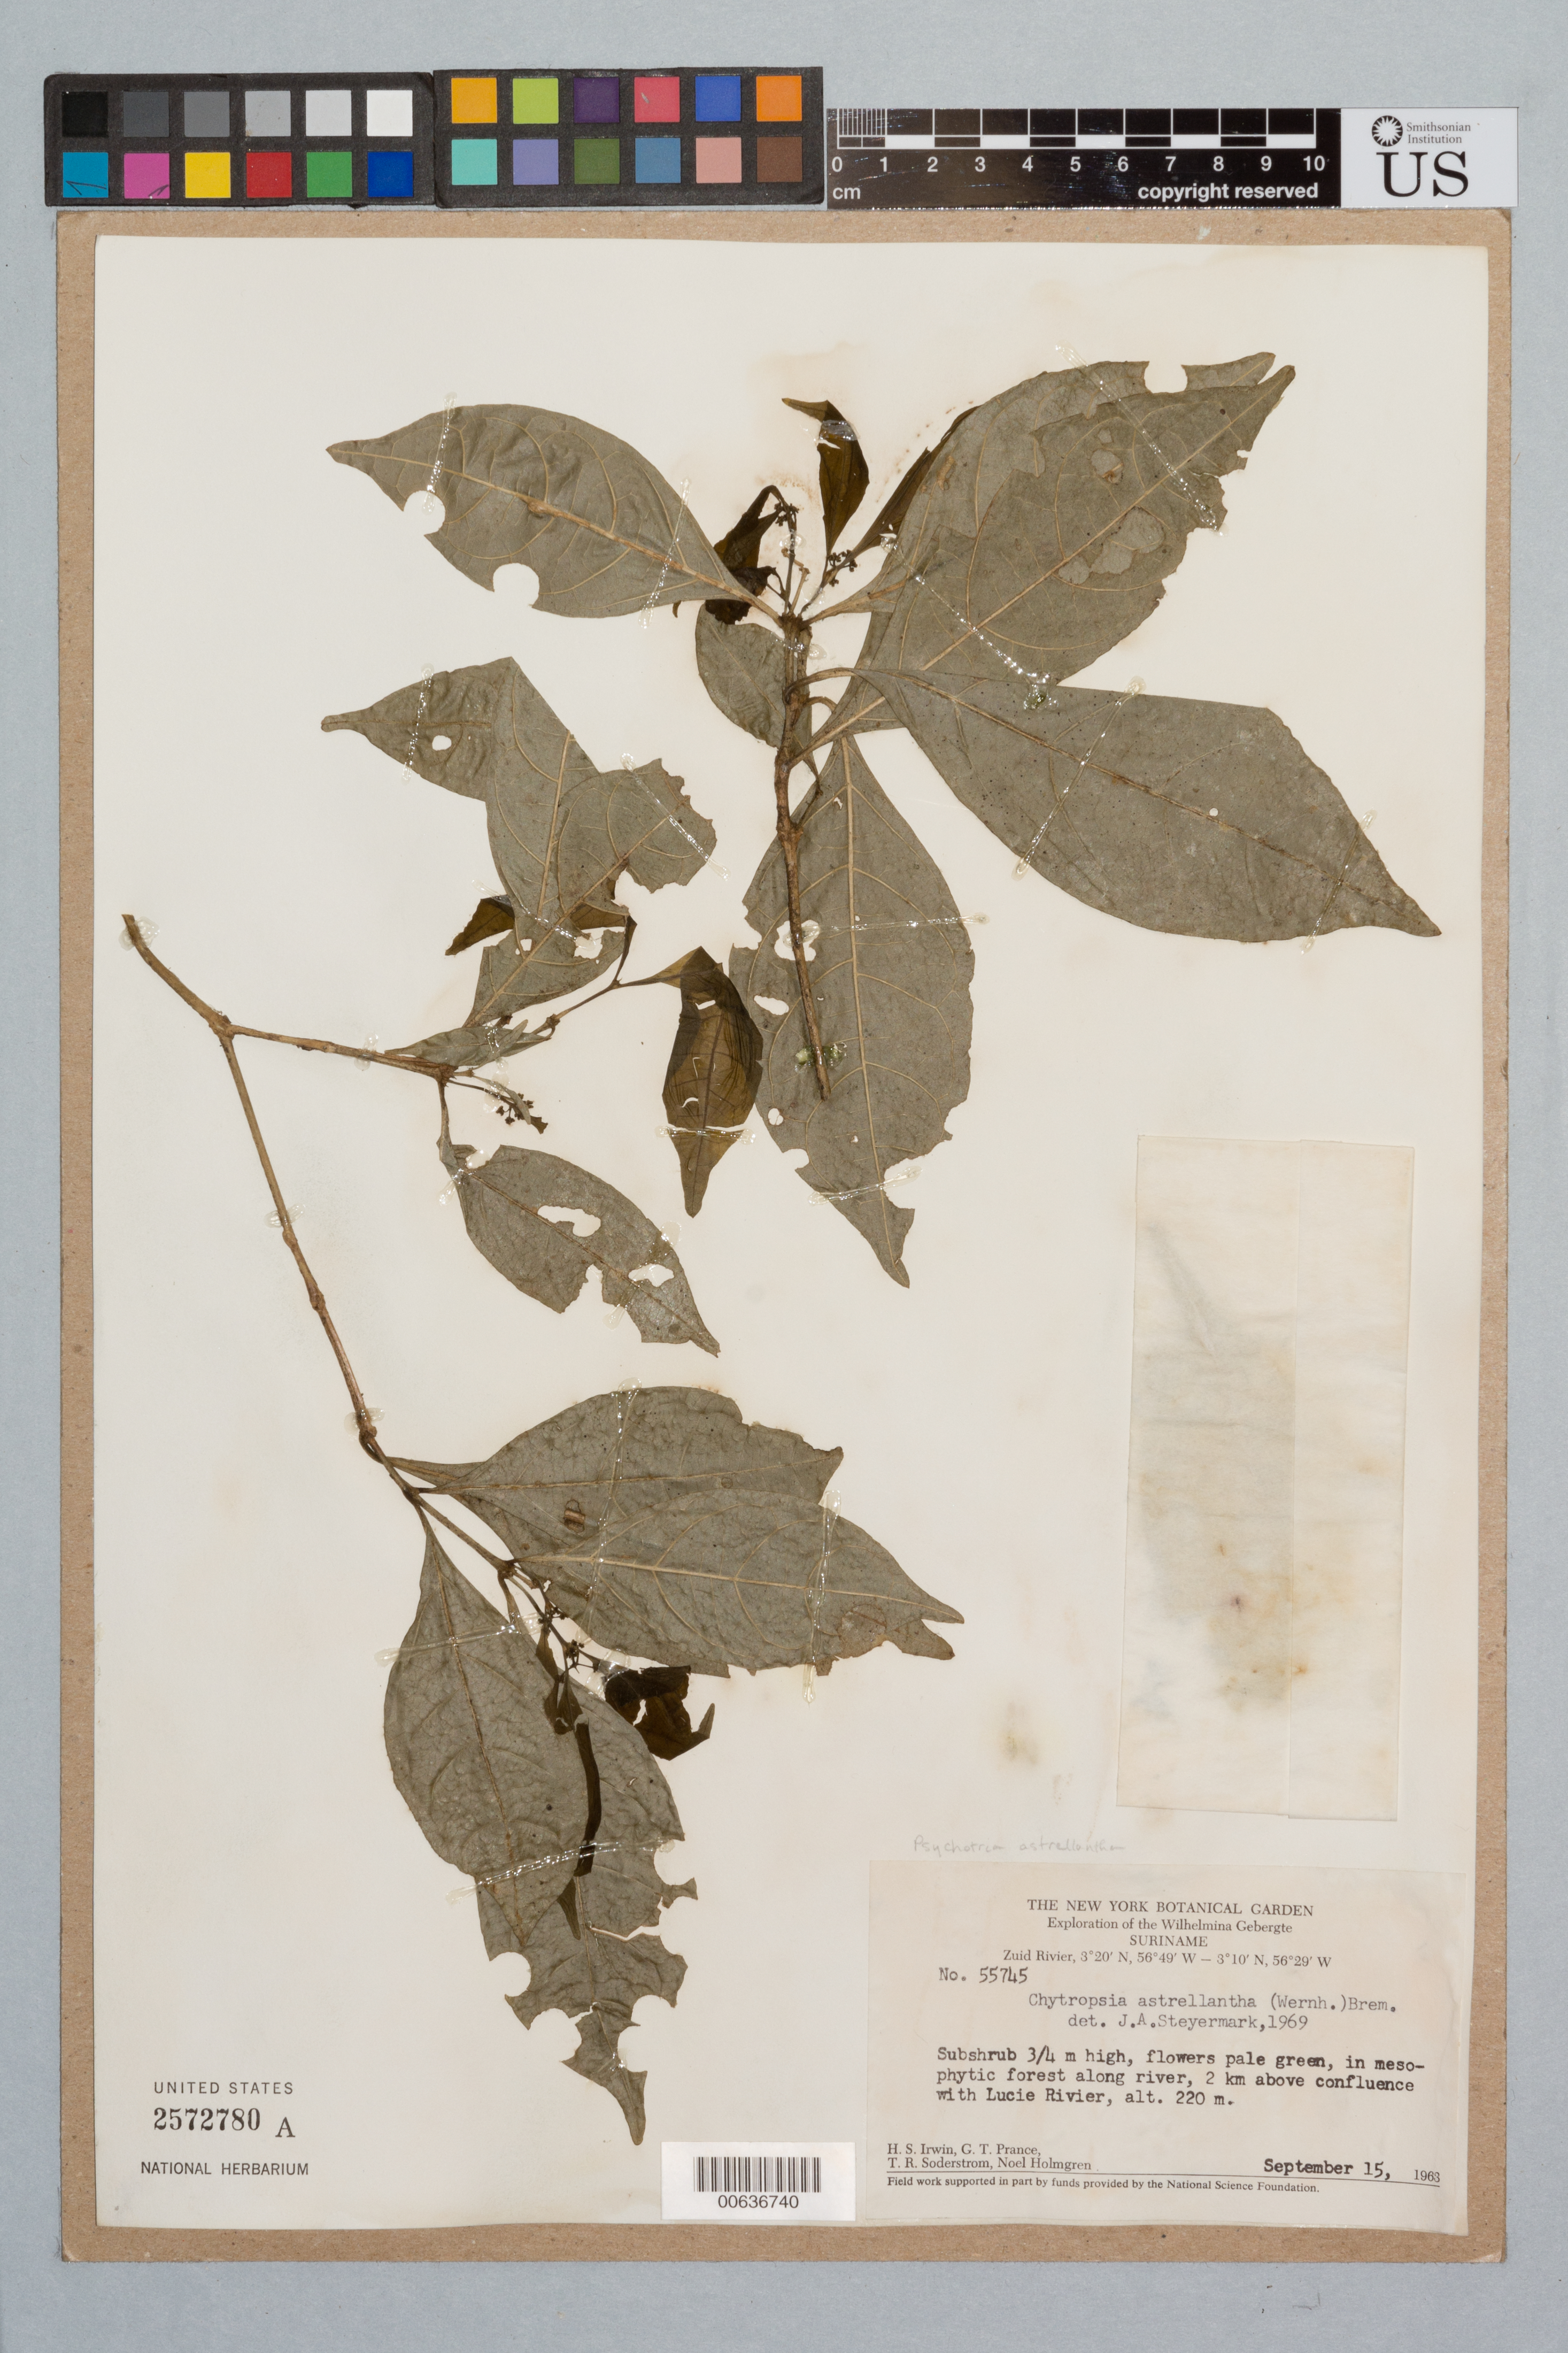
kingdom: Plantae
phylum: Tracheophyta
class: Magnoliopsida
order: Gentianales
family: Rubiaceae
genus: Psychotria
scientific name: Psychotria astrellantha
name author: Wernham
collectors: H. Irwin, G. T. Prance, T. R. Soderstrom & N. H. Holmgren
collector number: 55745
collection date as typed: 15-Sep-63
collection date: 1963-09-15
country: Suriname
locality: Zuid River, 2 km above confluence with Lucie R., Wilhelmina Gebergte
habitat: Mesophytic forest along river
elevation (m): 220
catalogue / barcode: US 2572780A